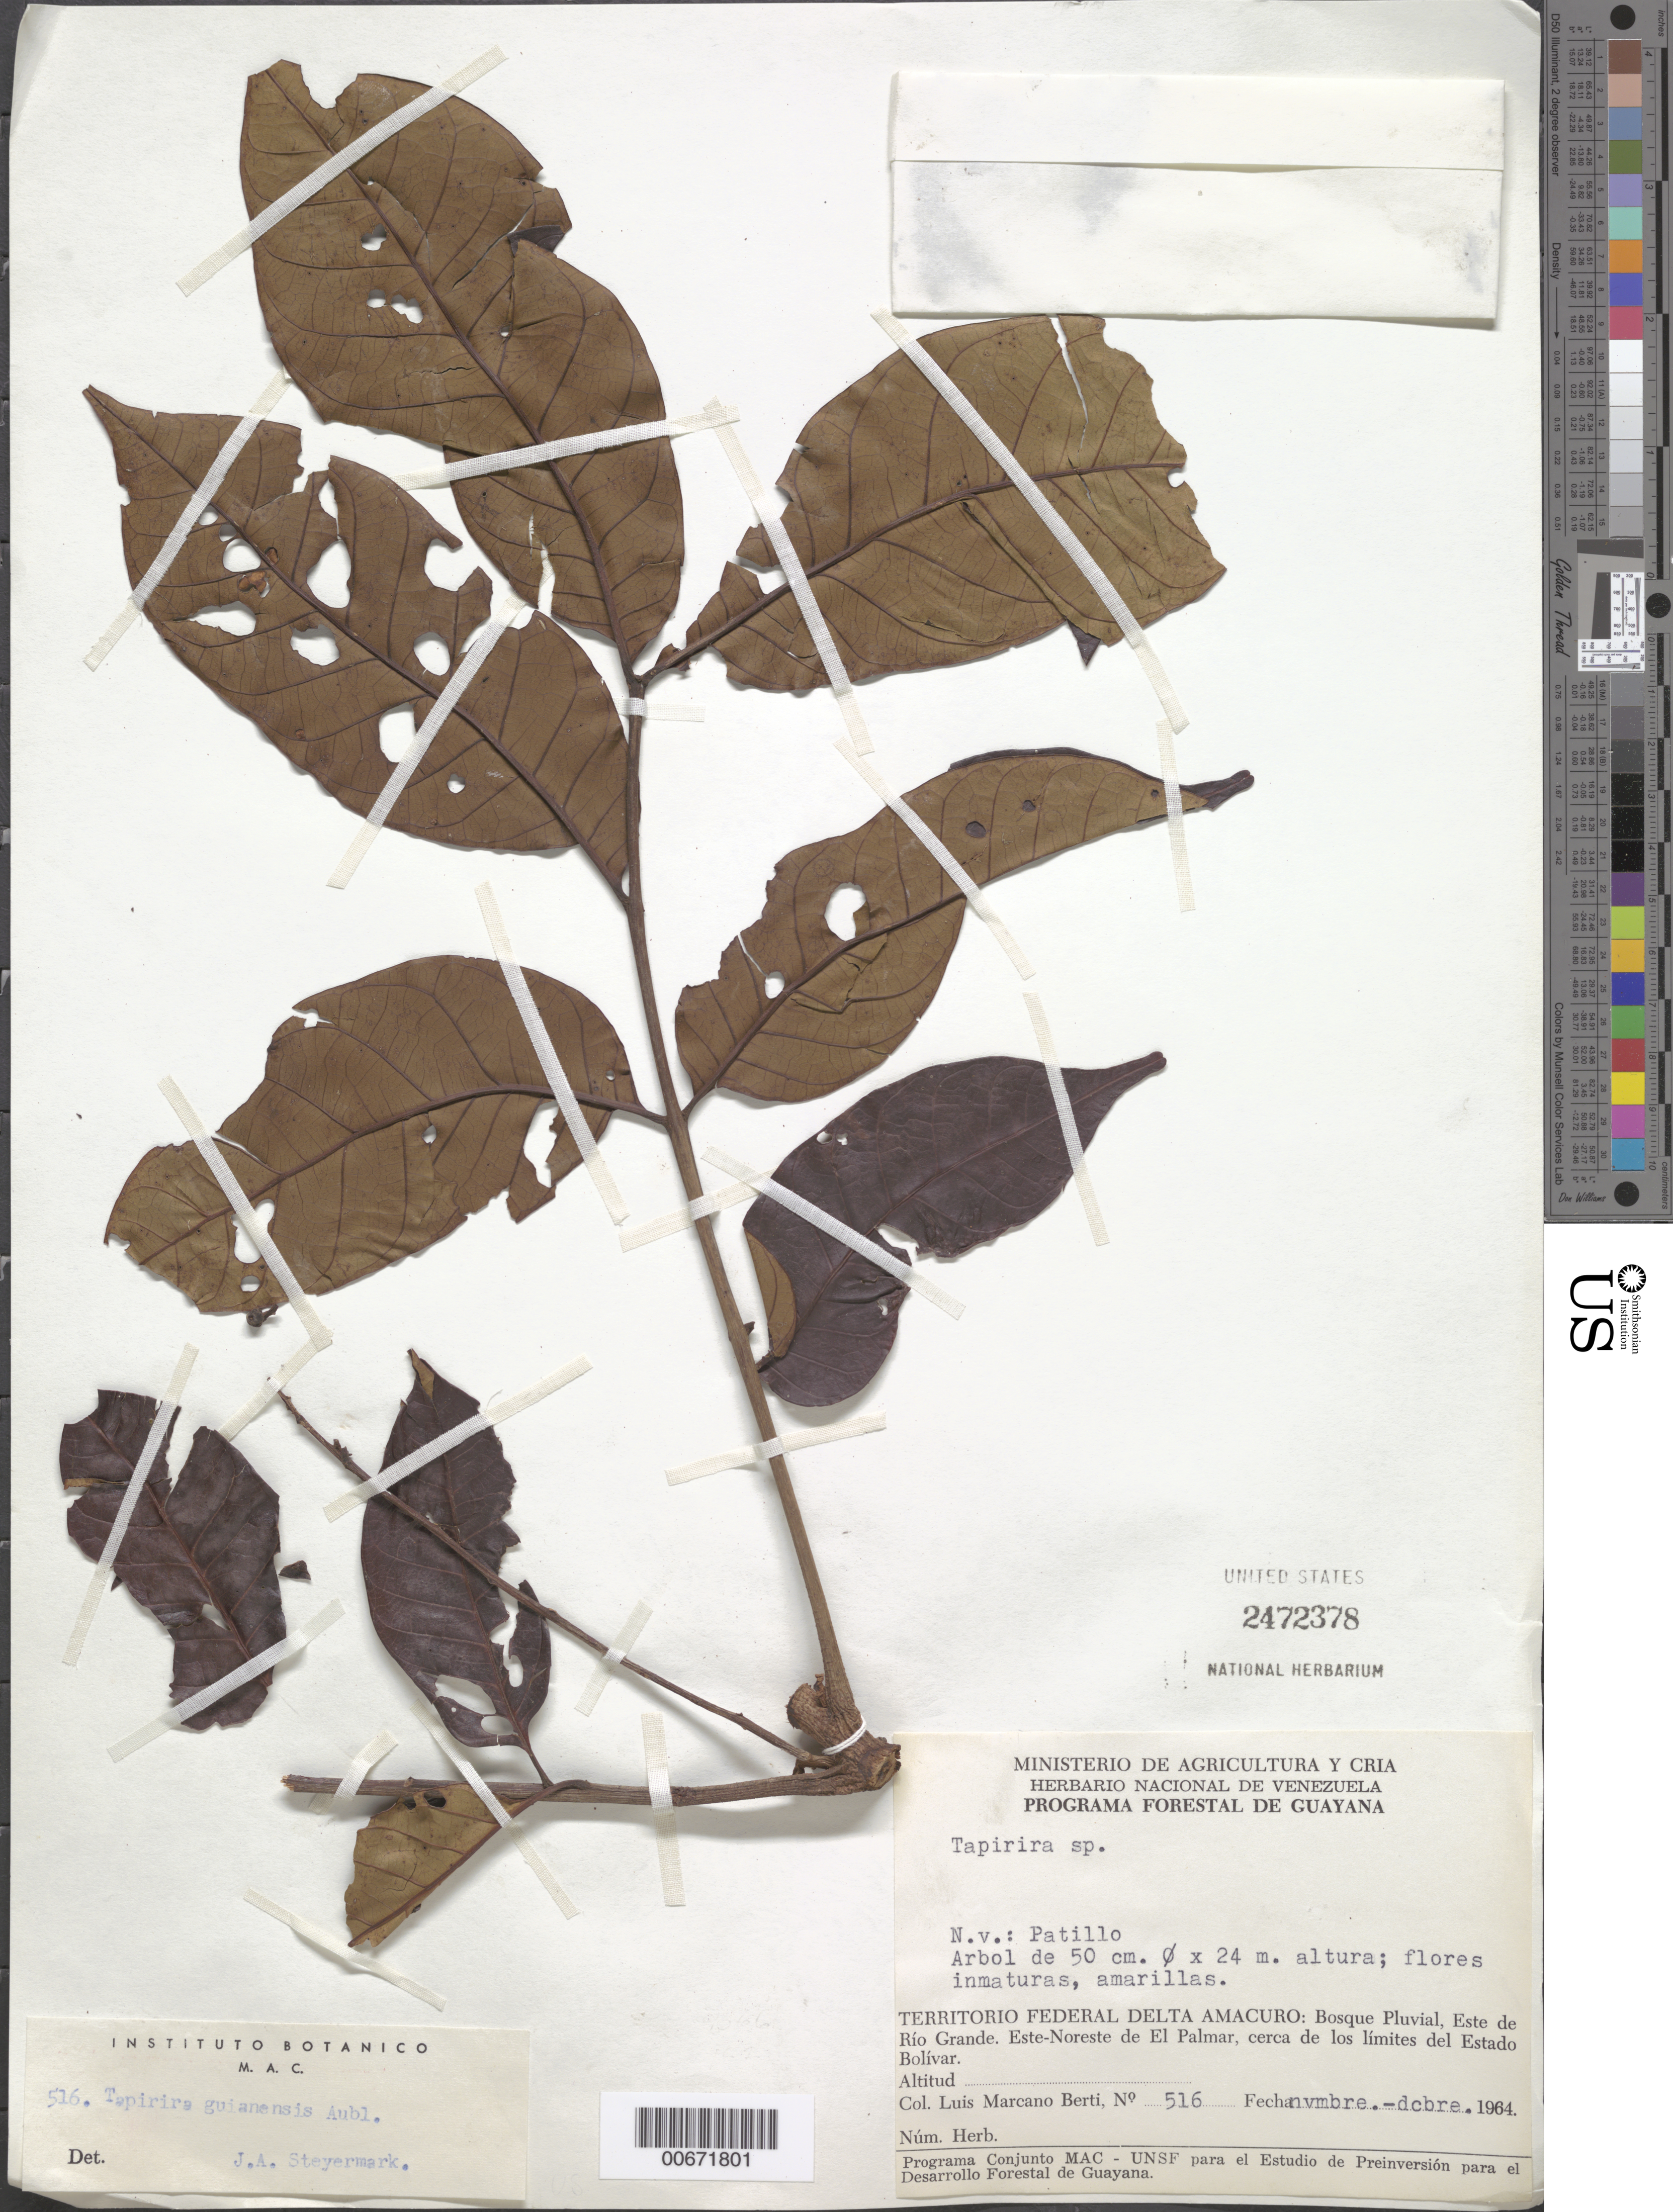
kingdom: Plantae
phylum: Tracheophyta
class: Magnoliopsida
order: Sapindales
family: Anacardiaceae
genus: Tapirira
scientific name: Tapirira guianensis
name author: Aubl.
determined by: Steyermark, Julian A., (VEN)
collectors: L. Marcano-Berti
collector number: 516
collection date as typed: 29-Nov-64 to 18-Dec-64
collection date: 1964-11-29/1964-12-18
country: Venezuela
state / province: Delta Amacuro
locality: Este de Río Grande, ENE de El Palmar, cerca de los limites del Estado Bolívar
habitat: Bosque pluvial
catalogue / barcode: US 2472378